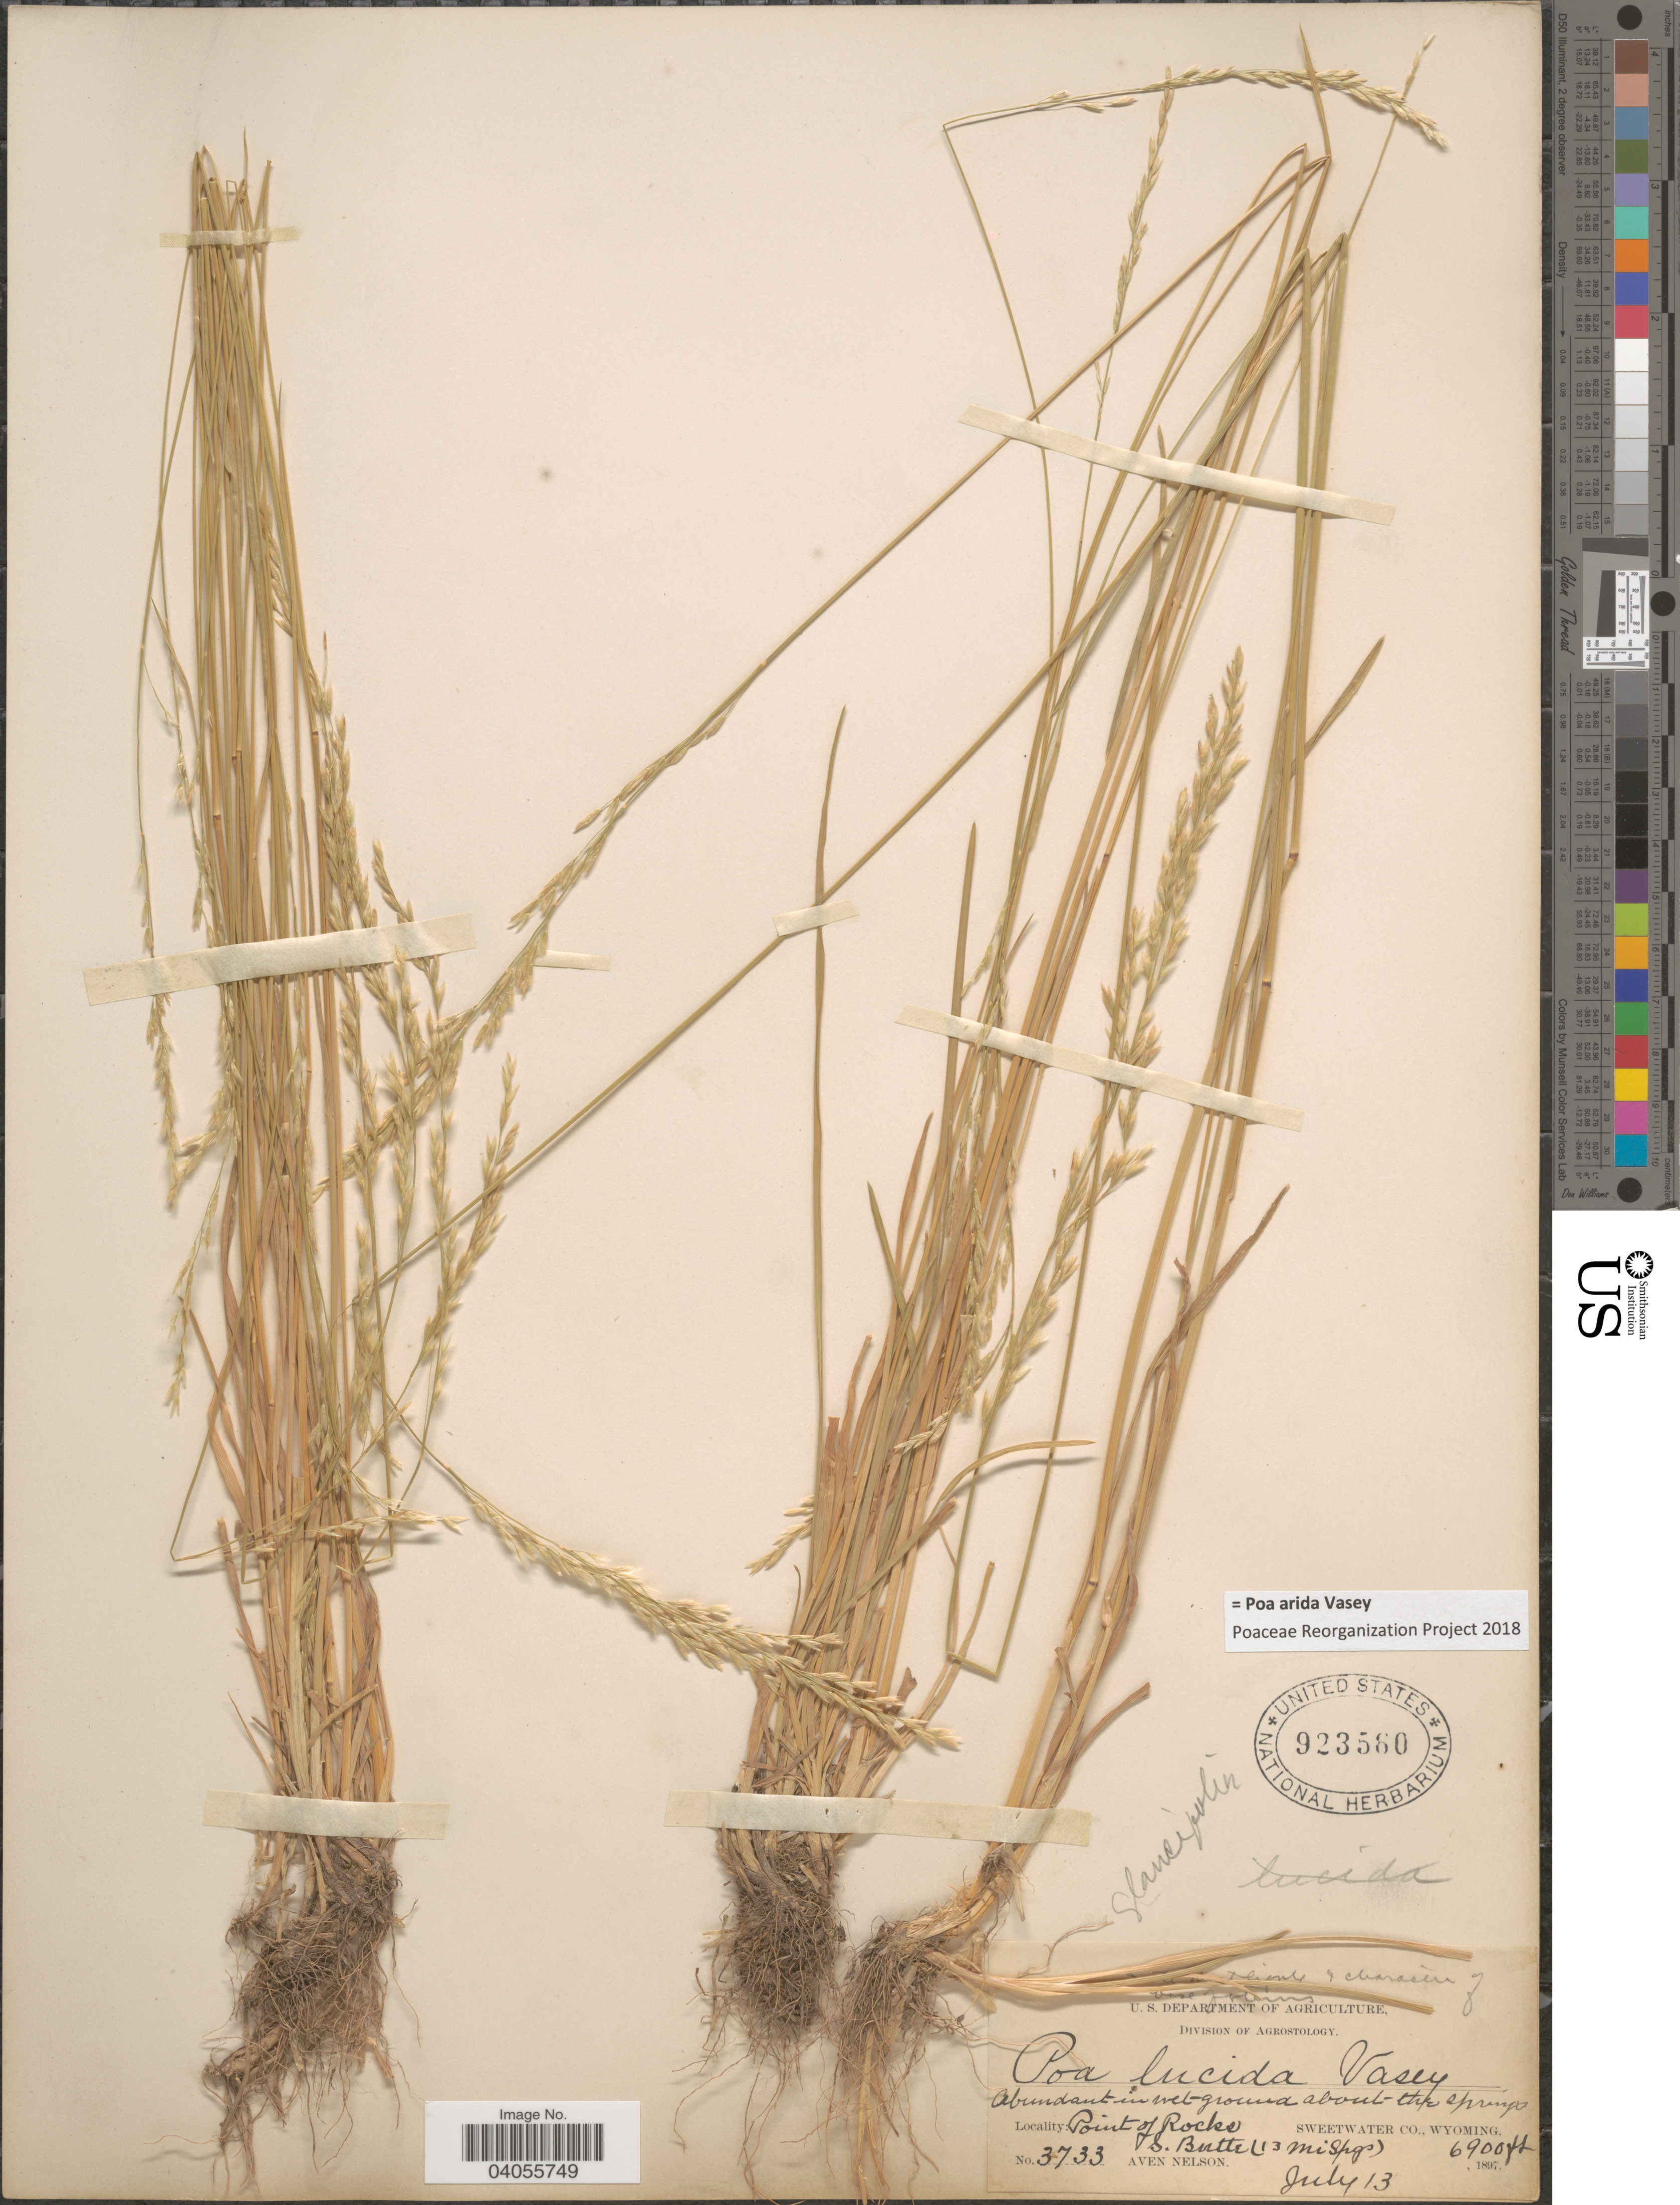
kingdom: Plantae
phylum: Tracheophyta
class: Liliopsida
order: Poales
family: Poaceae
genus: Poa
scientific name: Poa arida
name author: Vasey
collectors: A. Nelson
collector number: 3733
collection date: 1897-07-13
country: United States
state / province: Wyoming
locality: Point of Rocks. Sweetwater Co. S. Butte (13 mi Spgs).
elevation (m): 2103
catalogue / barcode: US 923560